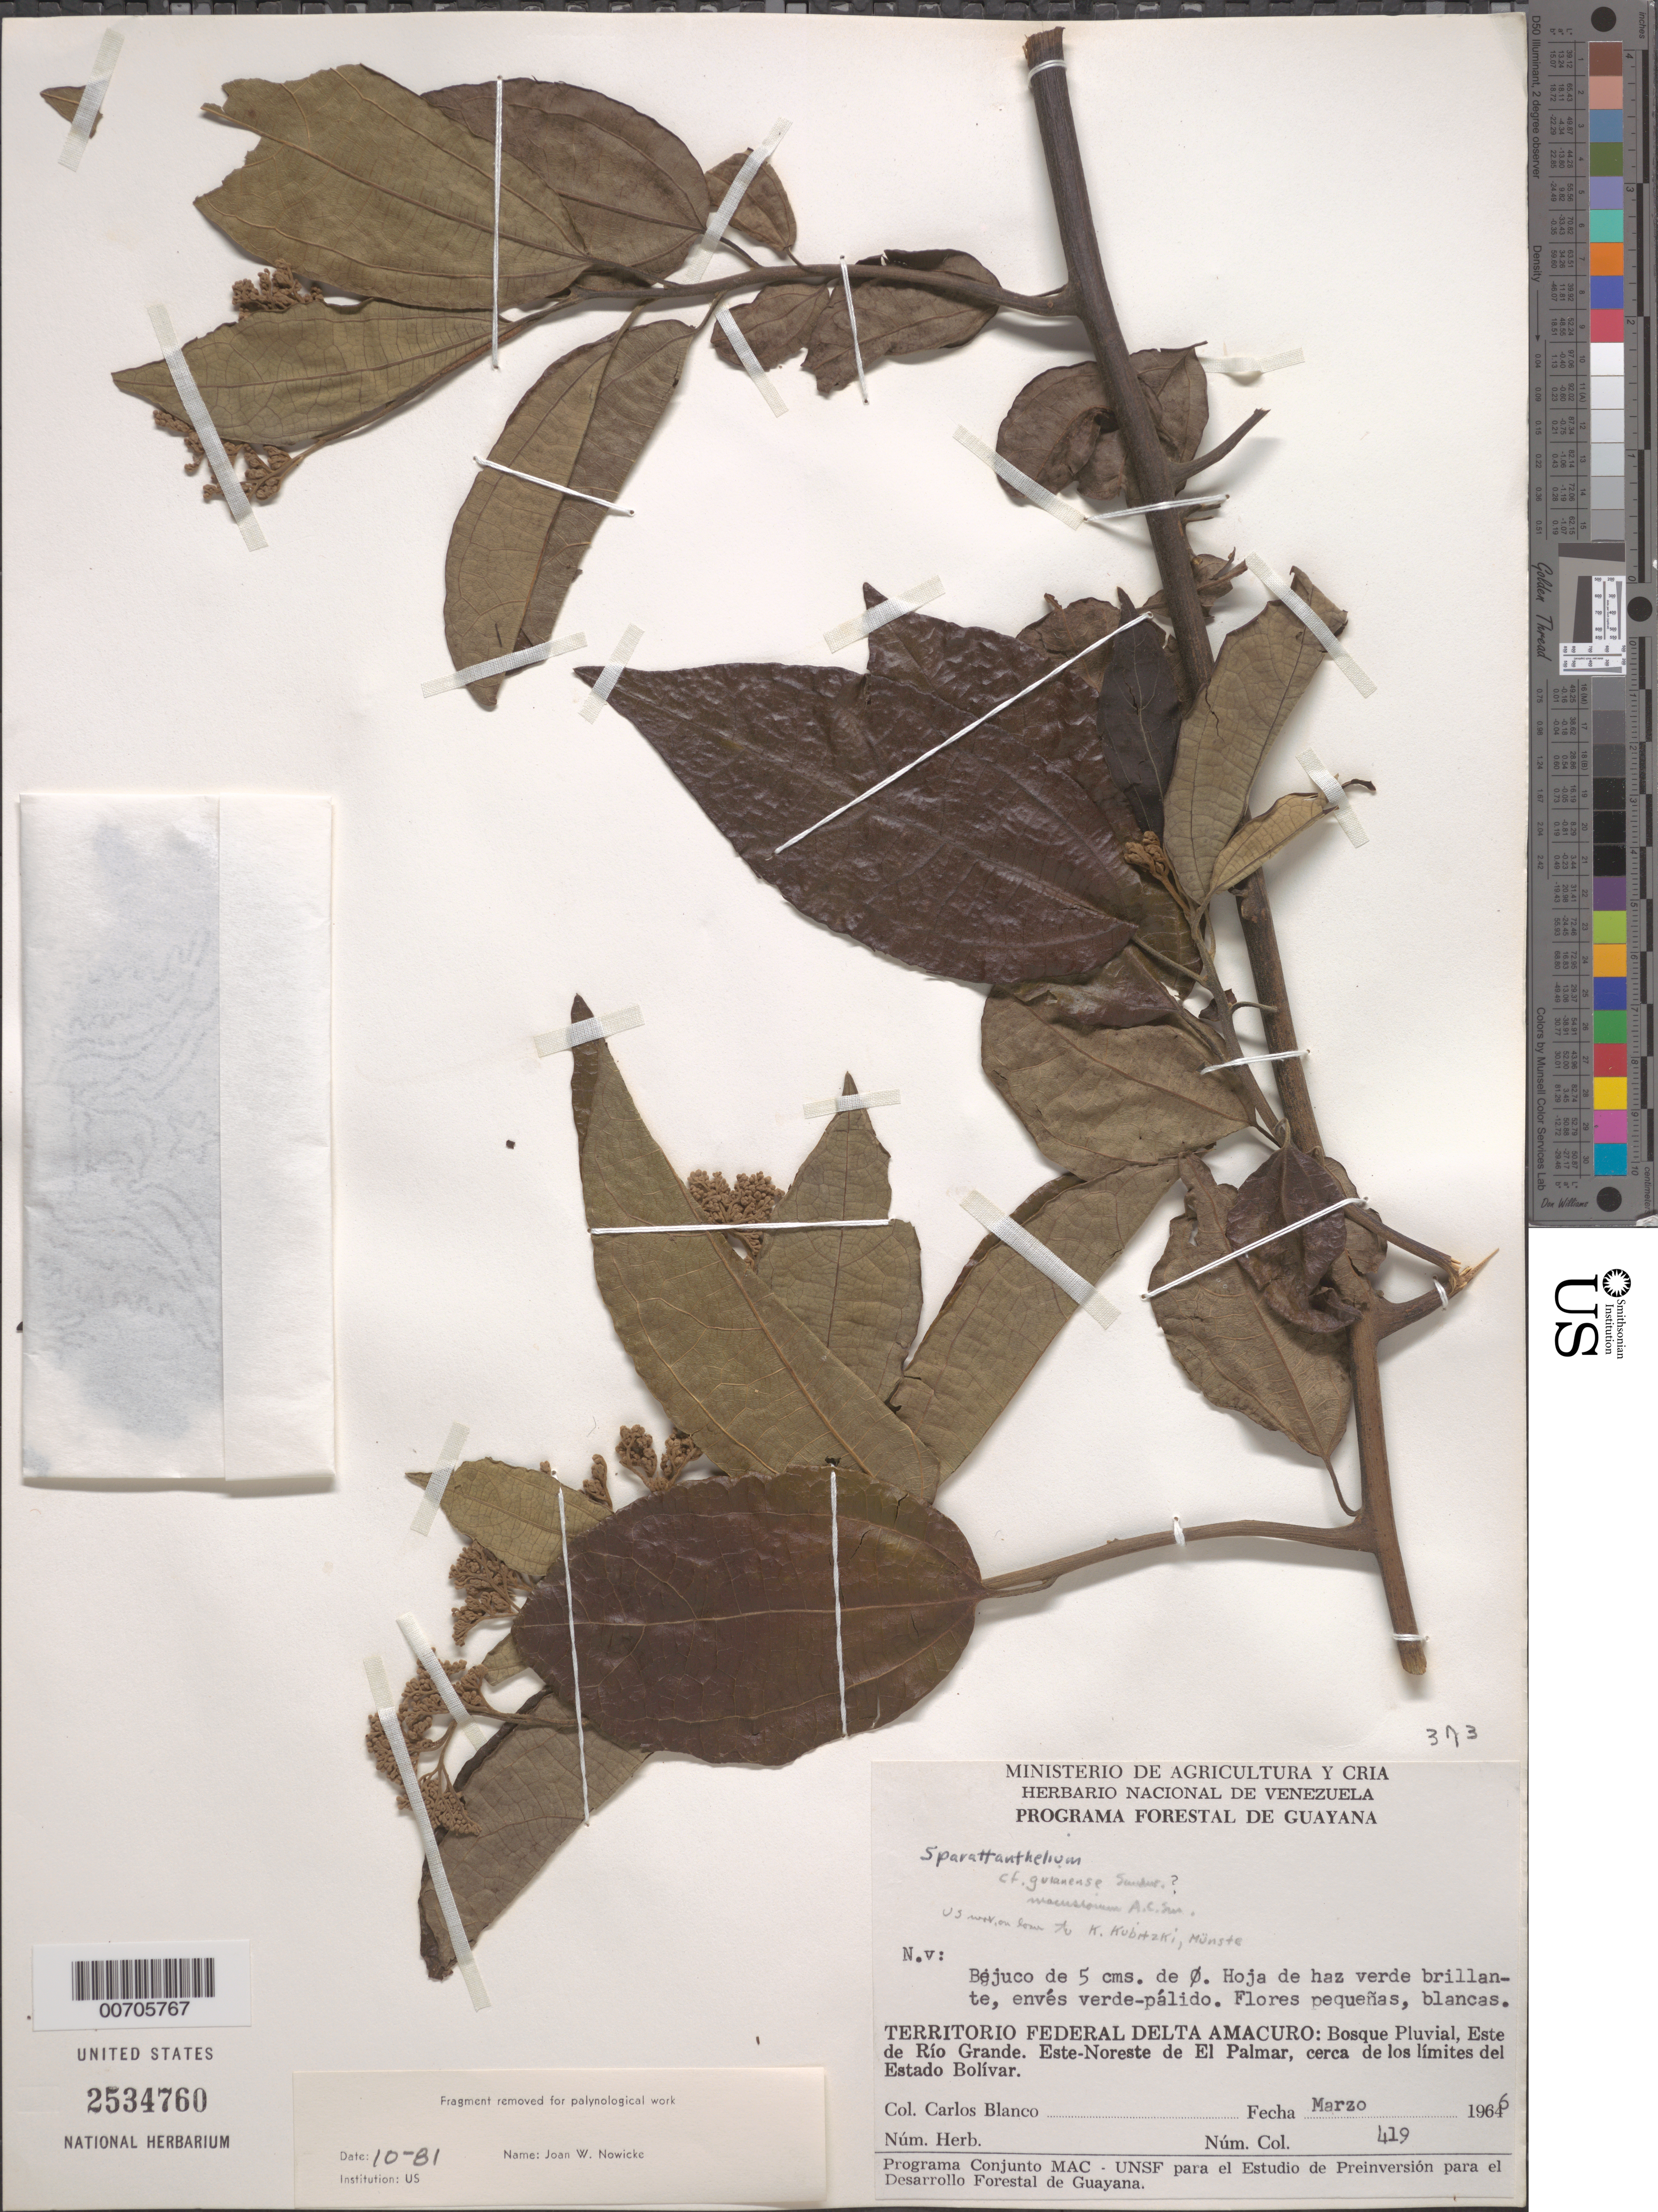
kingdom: Plantae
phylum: Tracheophyta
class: Magnoliopsida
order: Laurales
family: Hernandiaceae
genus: Sparattanthelium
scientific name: Sparattanthelium sp.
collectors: C. Blanco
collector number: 419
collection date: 1966-03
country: Venezuela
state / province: Delta Amacuro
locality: Territorio Federal Delta Amacuro: Bosque Pluvial, Este de Río Grande. Este-Noreste de El Palmar, cerca de los límites del Estado Bolívar.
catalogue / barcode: US 2534760